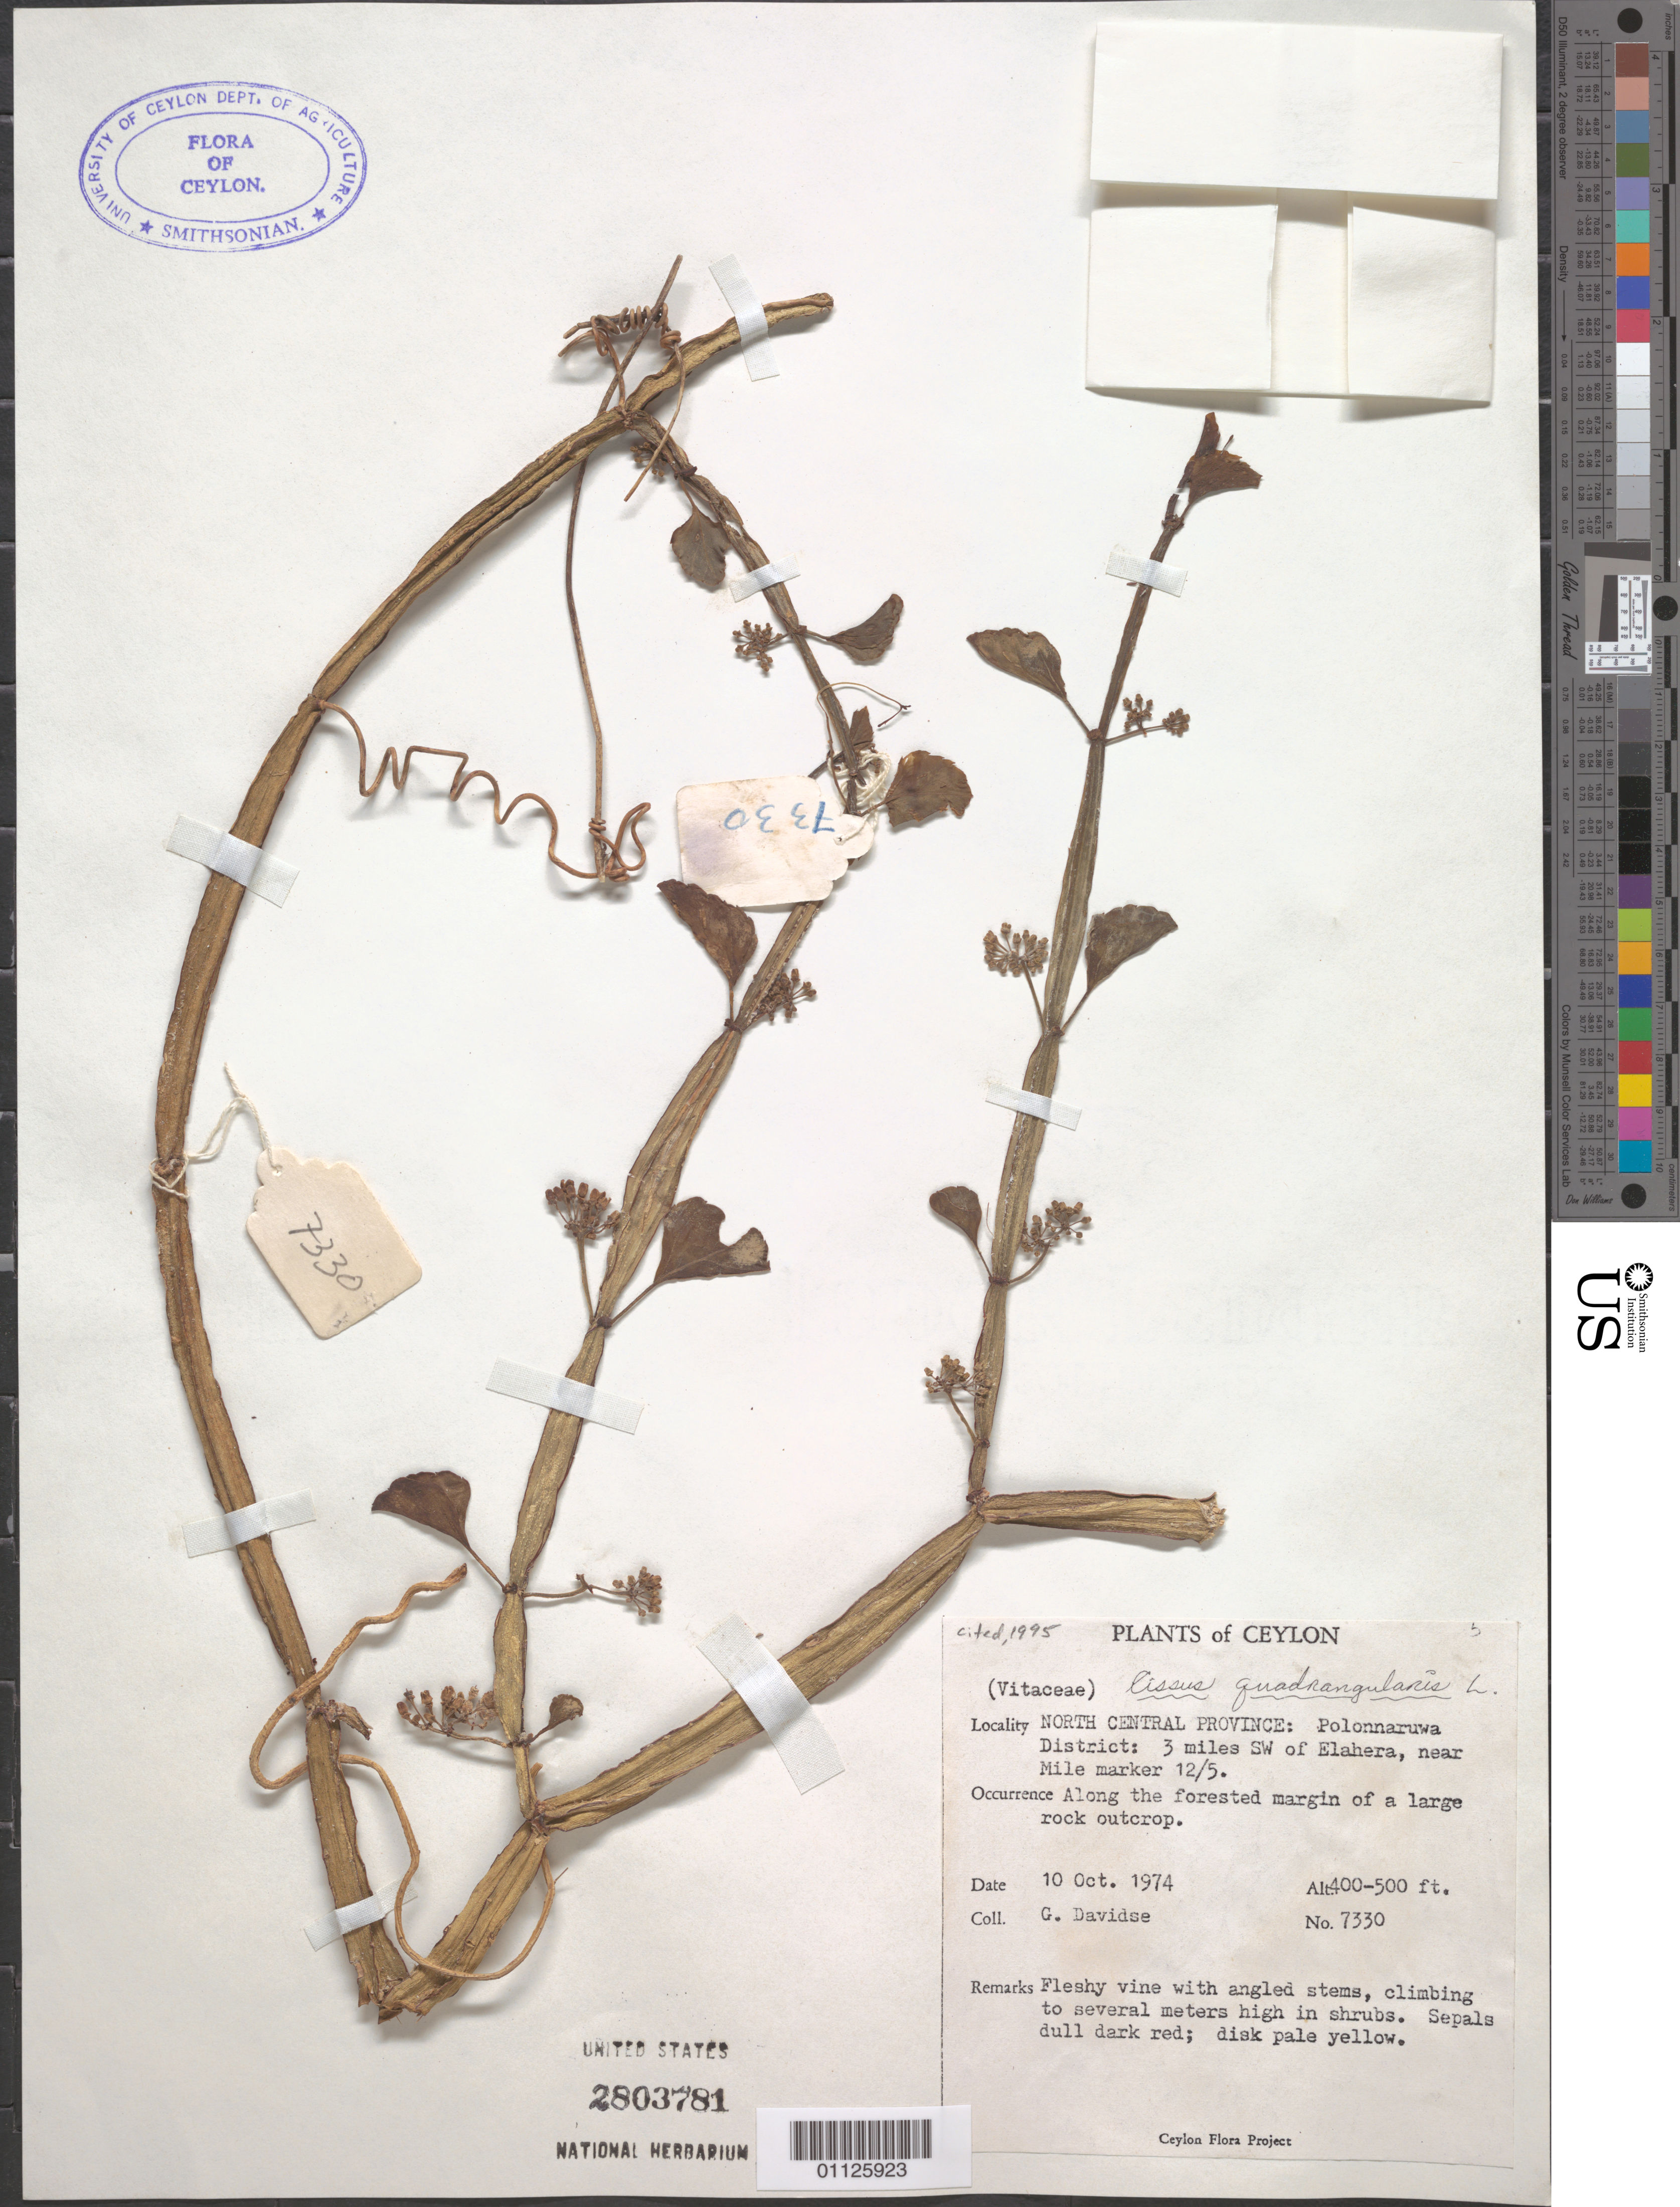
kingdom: Plantae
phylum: Tracheophyta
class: Magnoliopsida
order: Vitales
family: Vitaceae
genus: Cissus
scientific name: Cissus quadrangularis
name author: L.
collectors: G. Davidse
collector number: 7330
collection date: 1974-10-10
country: Sri Lanka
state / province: North Central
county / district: Polonnaruwa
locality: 3 mi SW of Elahera, near mile marker 12/5.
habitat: Along the forested margin of a large rock outcrop. Fleshy vine with angled stems, climbing to several meters high in shrubs.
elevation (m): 400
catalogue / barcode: US 2803781